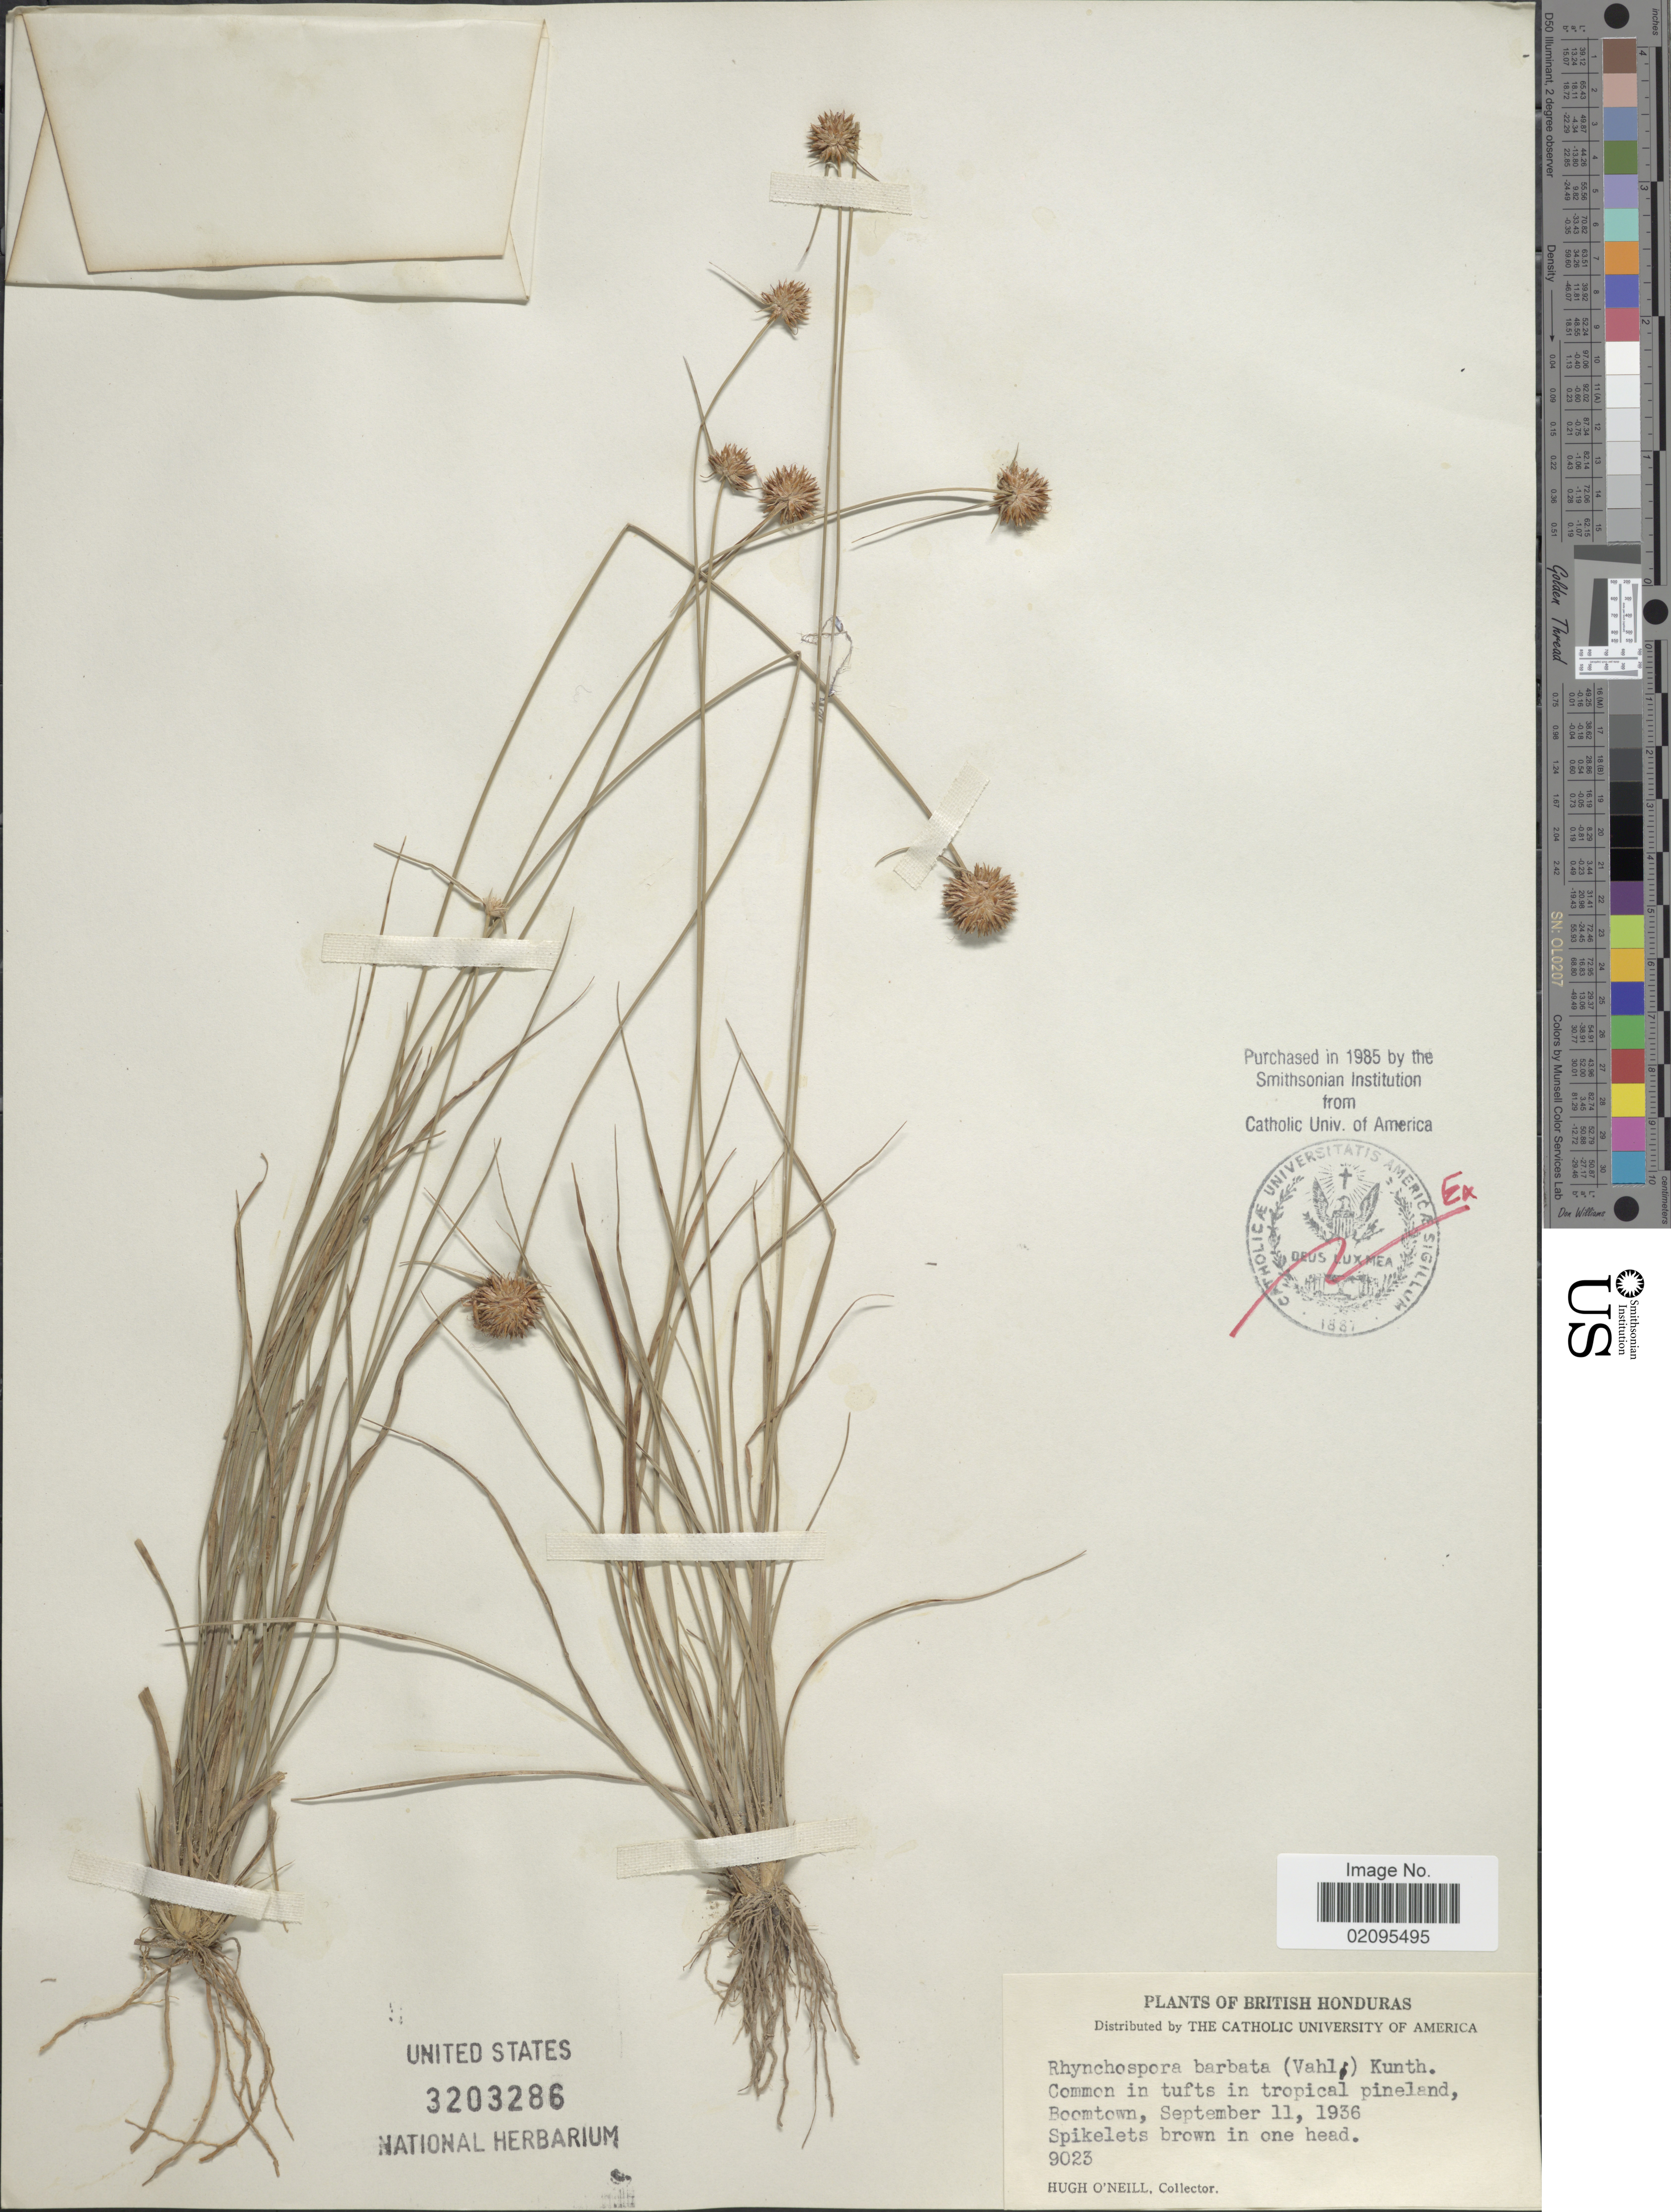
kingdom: Plantae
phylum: Tracheophyta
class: Liliopsida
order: Poales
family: Cyperaceae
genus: Rhynchospora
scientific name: Rhynchospora barbata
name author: (Vahl) Kunth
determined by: Alves, K.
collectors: H. O'Neill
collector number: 9023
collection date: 1936-09-11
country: Belize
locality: British Honduras, common in tufts in tropical pineland, Boomtown.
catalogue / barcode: US 3203286